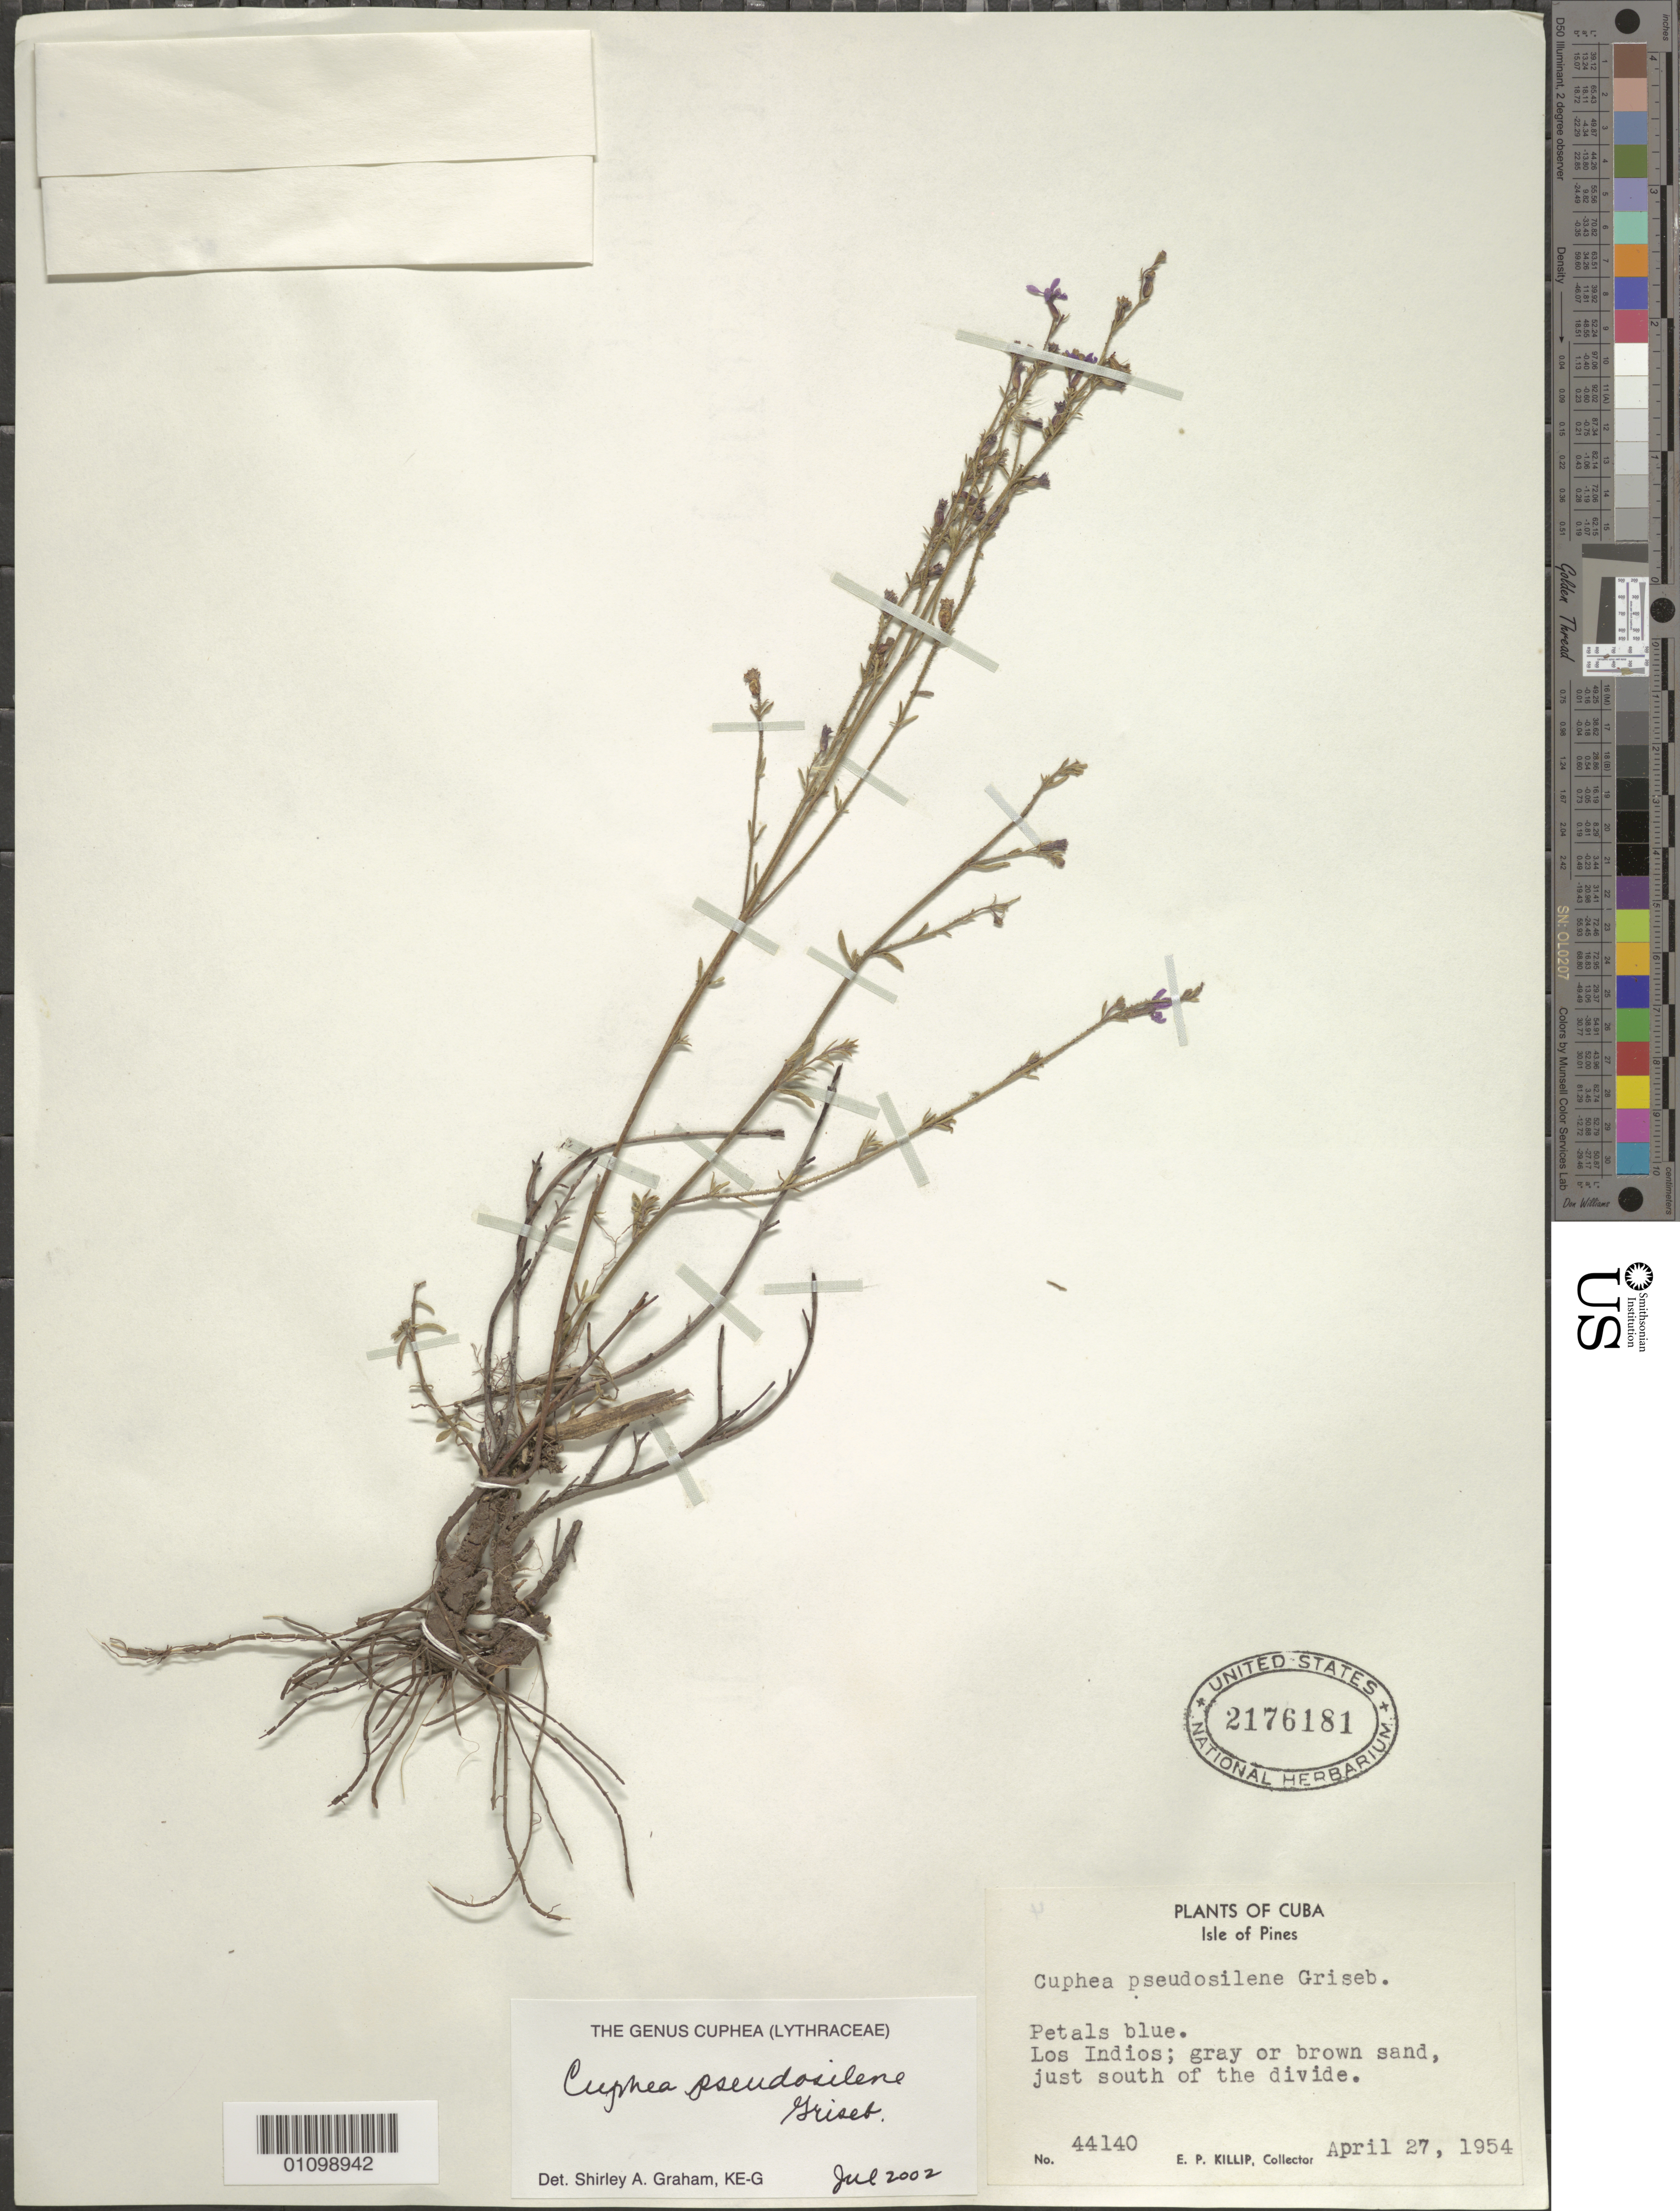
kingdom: Plantae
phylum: Tracheophyta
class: Magnoliopsida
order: Myrtales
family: Lythraceae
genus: Cuphea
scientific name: Cuphea pseudosilene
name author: Griseb.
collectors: E. P. Killip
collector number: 44140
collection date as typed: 27 Apr 1954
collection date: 1954-04-27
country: Cuba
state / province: Isla de La Juventud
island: Isla de la Juventud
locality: Los Indios; gray or brown sand, just S of the divide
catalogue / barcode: US 2176181